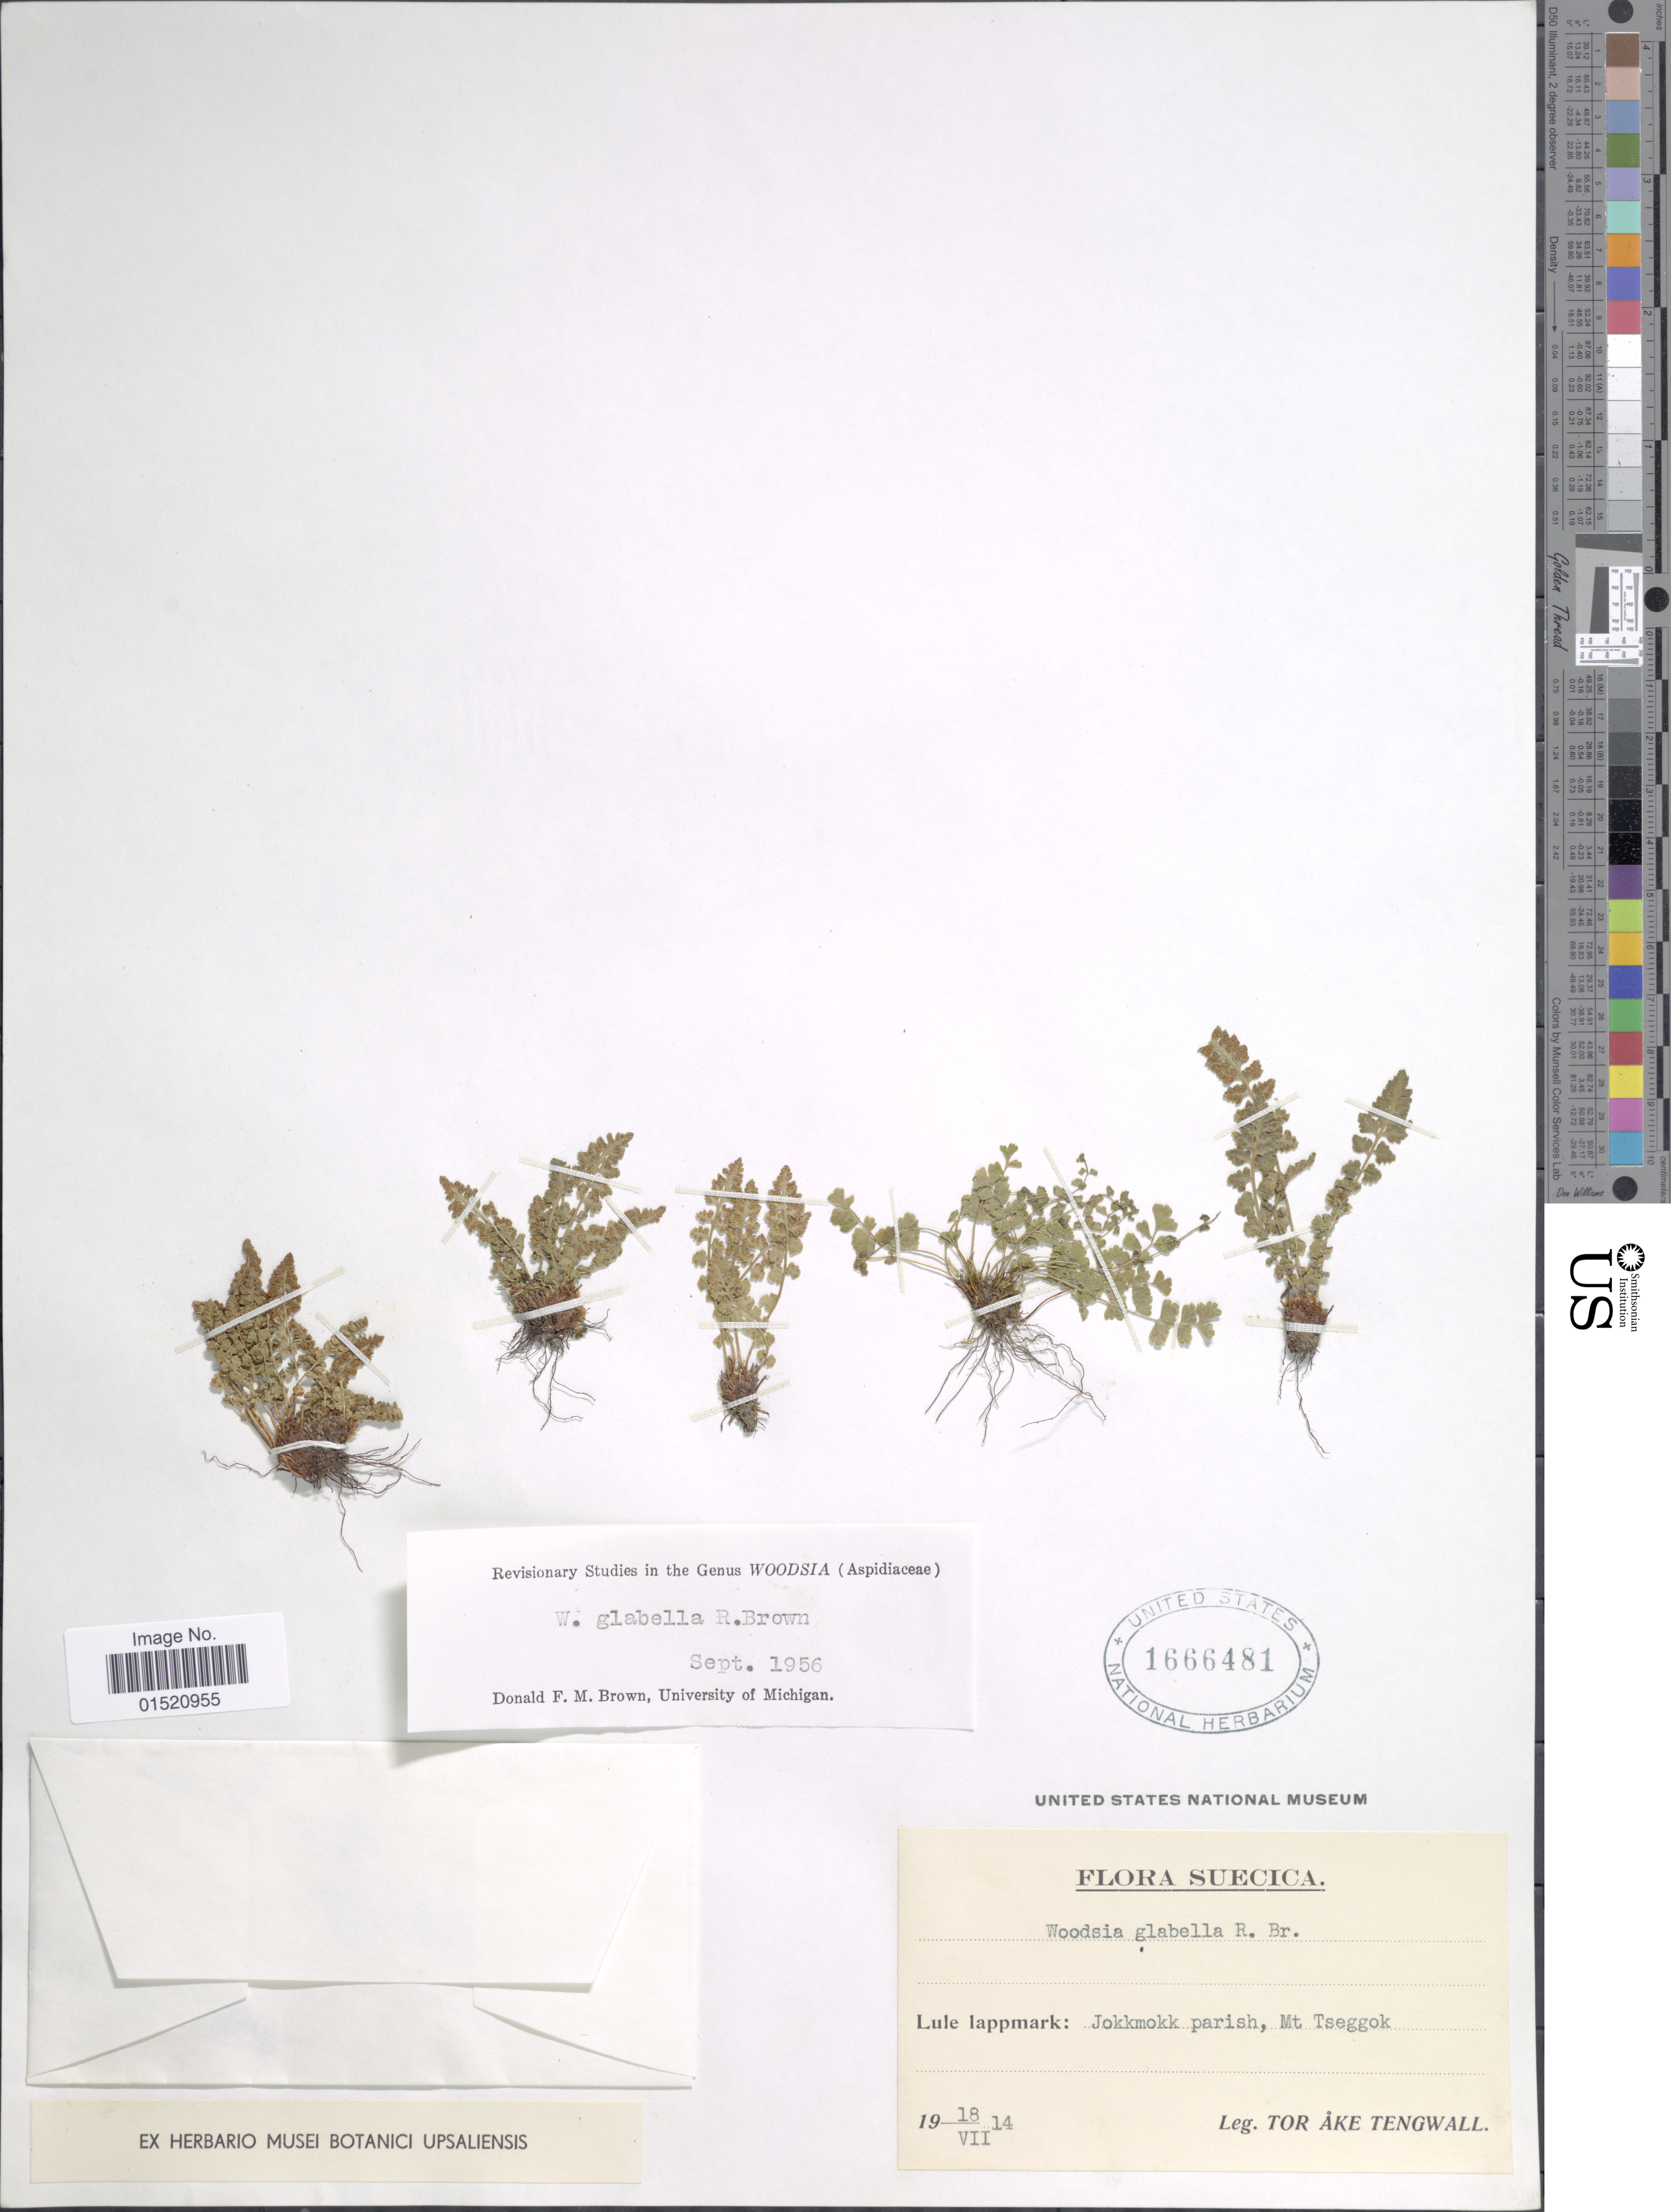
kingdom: Plantae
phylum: Tracheophyta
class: Polypodiopsida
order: Polypodiales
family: Woodsiaceae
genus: Woodsia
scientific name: Woodsia glabella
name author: R. Br.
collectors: T. Tengwall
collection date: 1914-07-18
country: Sweden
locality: Lule lappmark: Jokkmokk parish, Mt Tseggok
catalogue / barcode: US 1666481